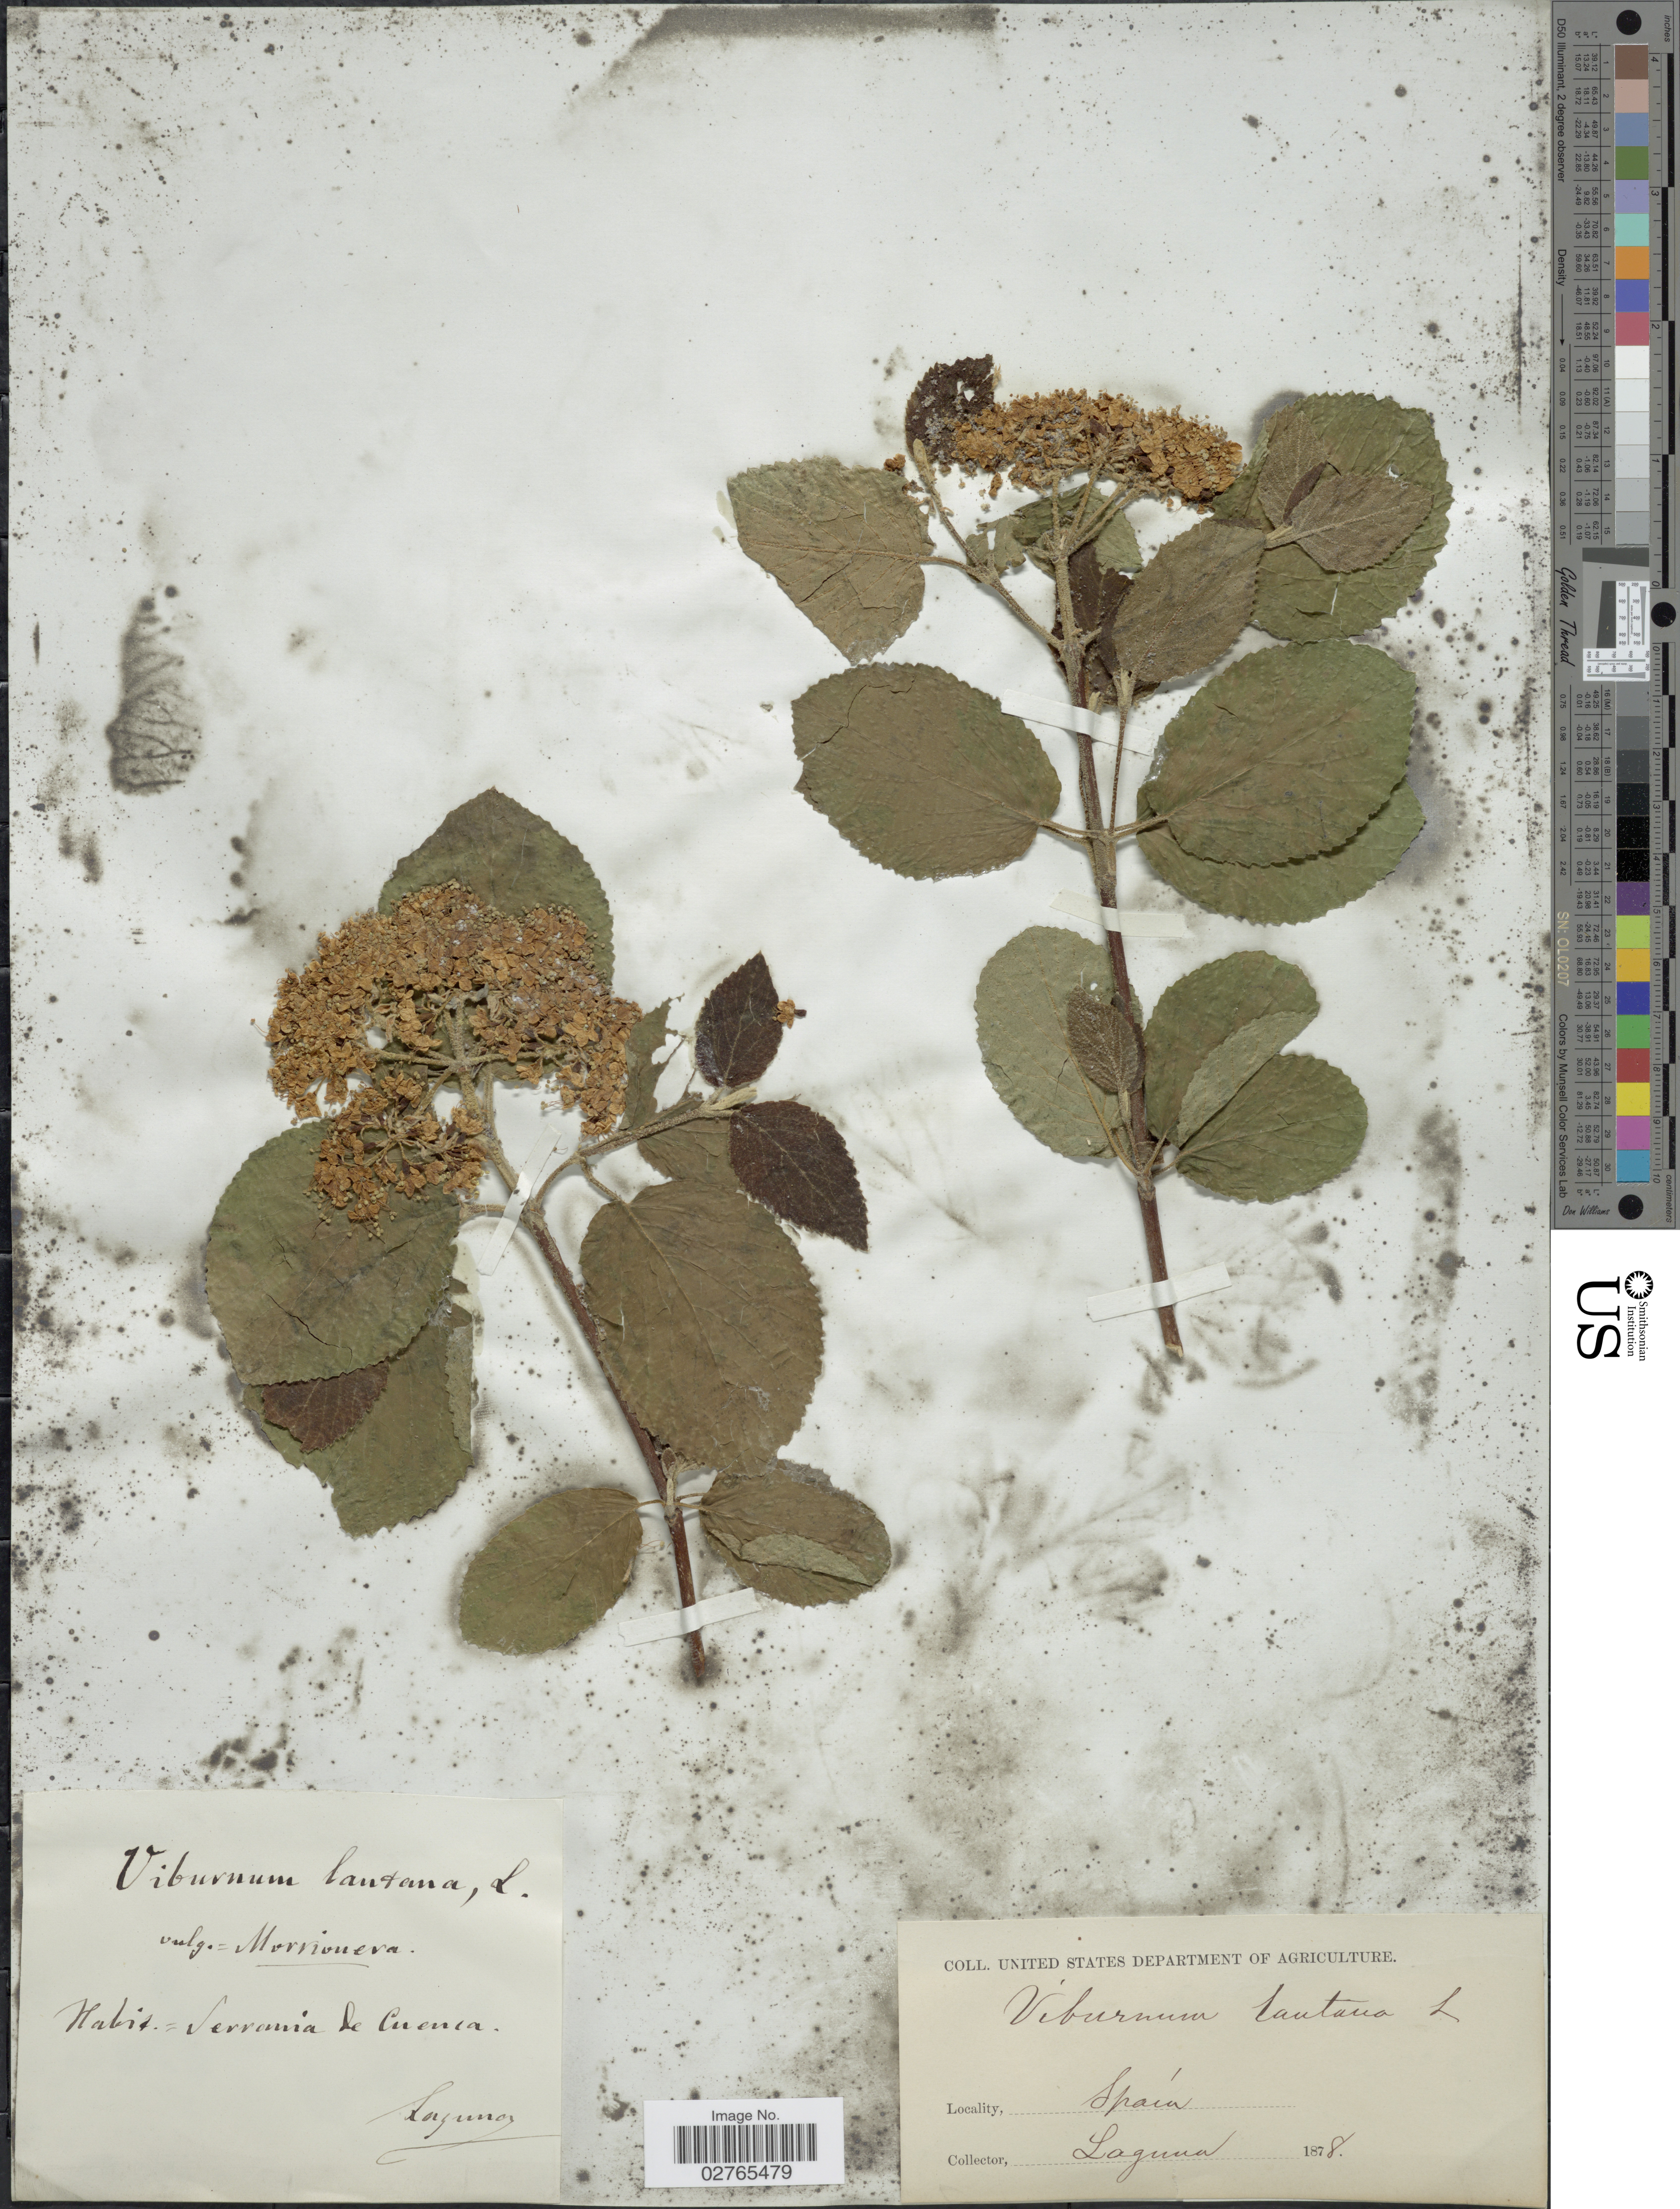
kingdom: Plantae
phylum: Tracheophyta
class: Magnoliopsida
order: Dipsacales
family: Viburnaceae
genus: Viburnum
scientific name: Viburnum lantana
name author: L.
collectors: -. Laguna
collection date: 1878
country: Spain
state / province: Castilla-La Mancha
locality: Serrania de Cuenca